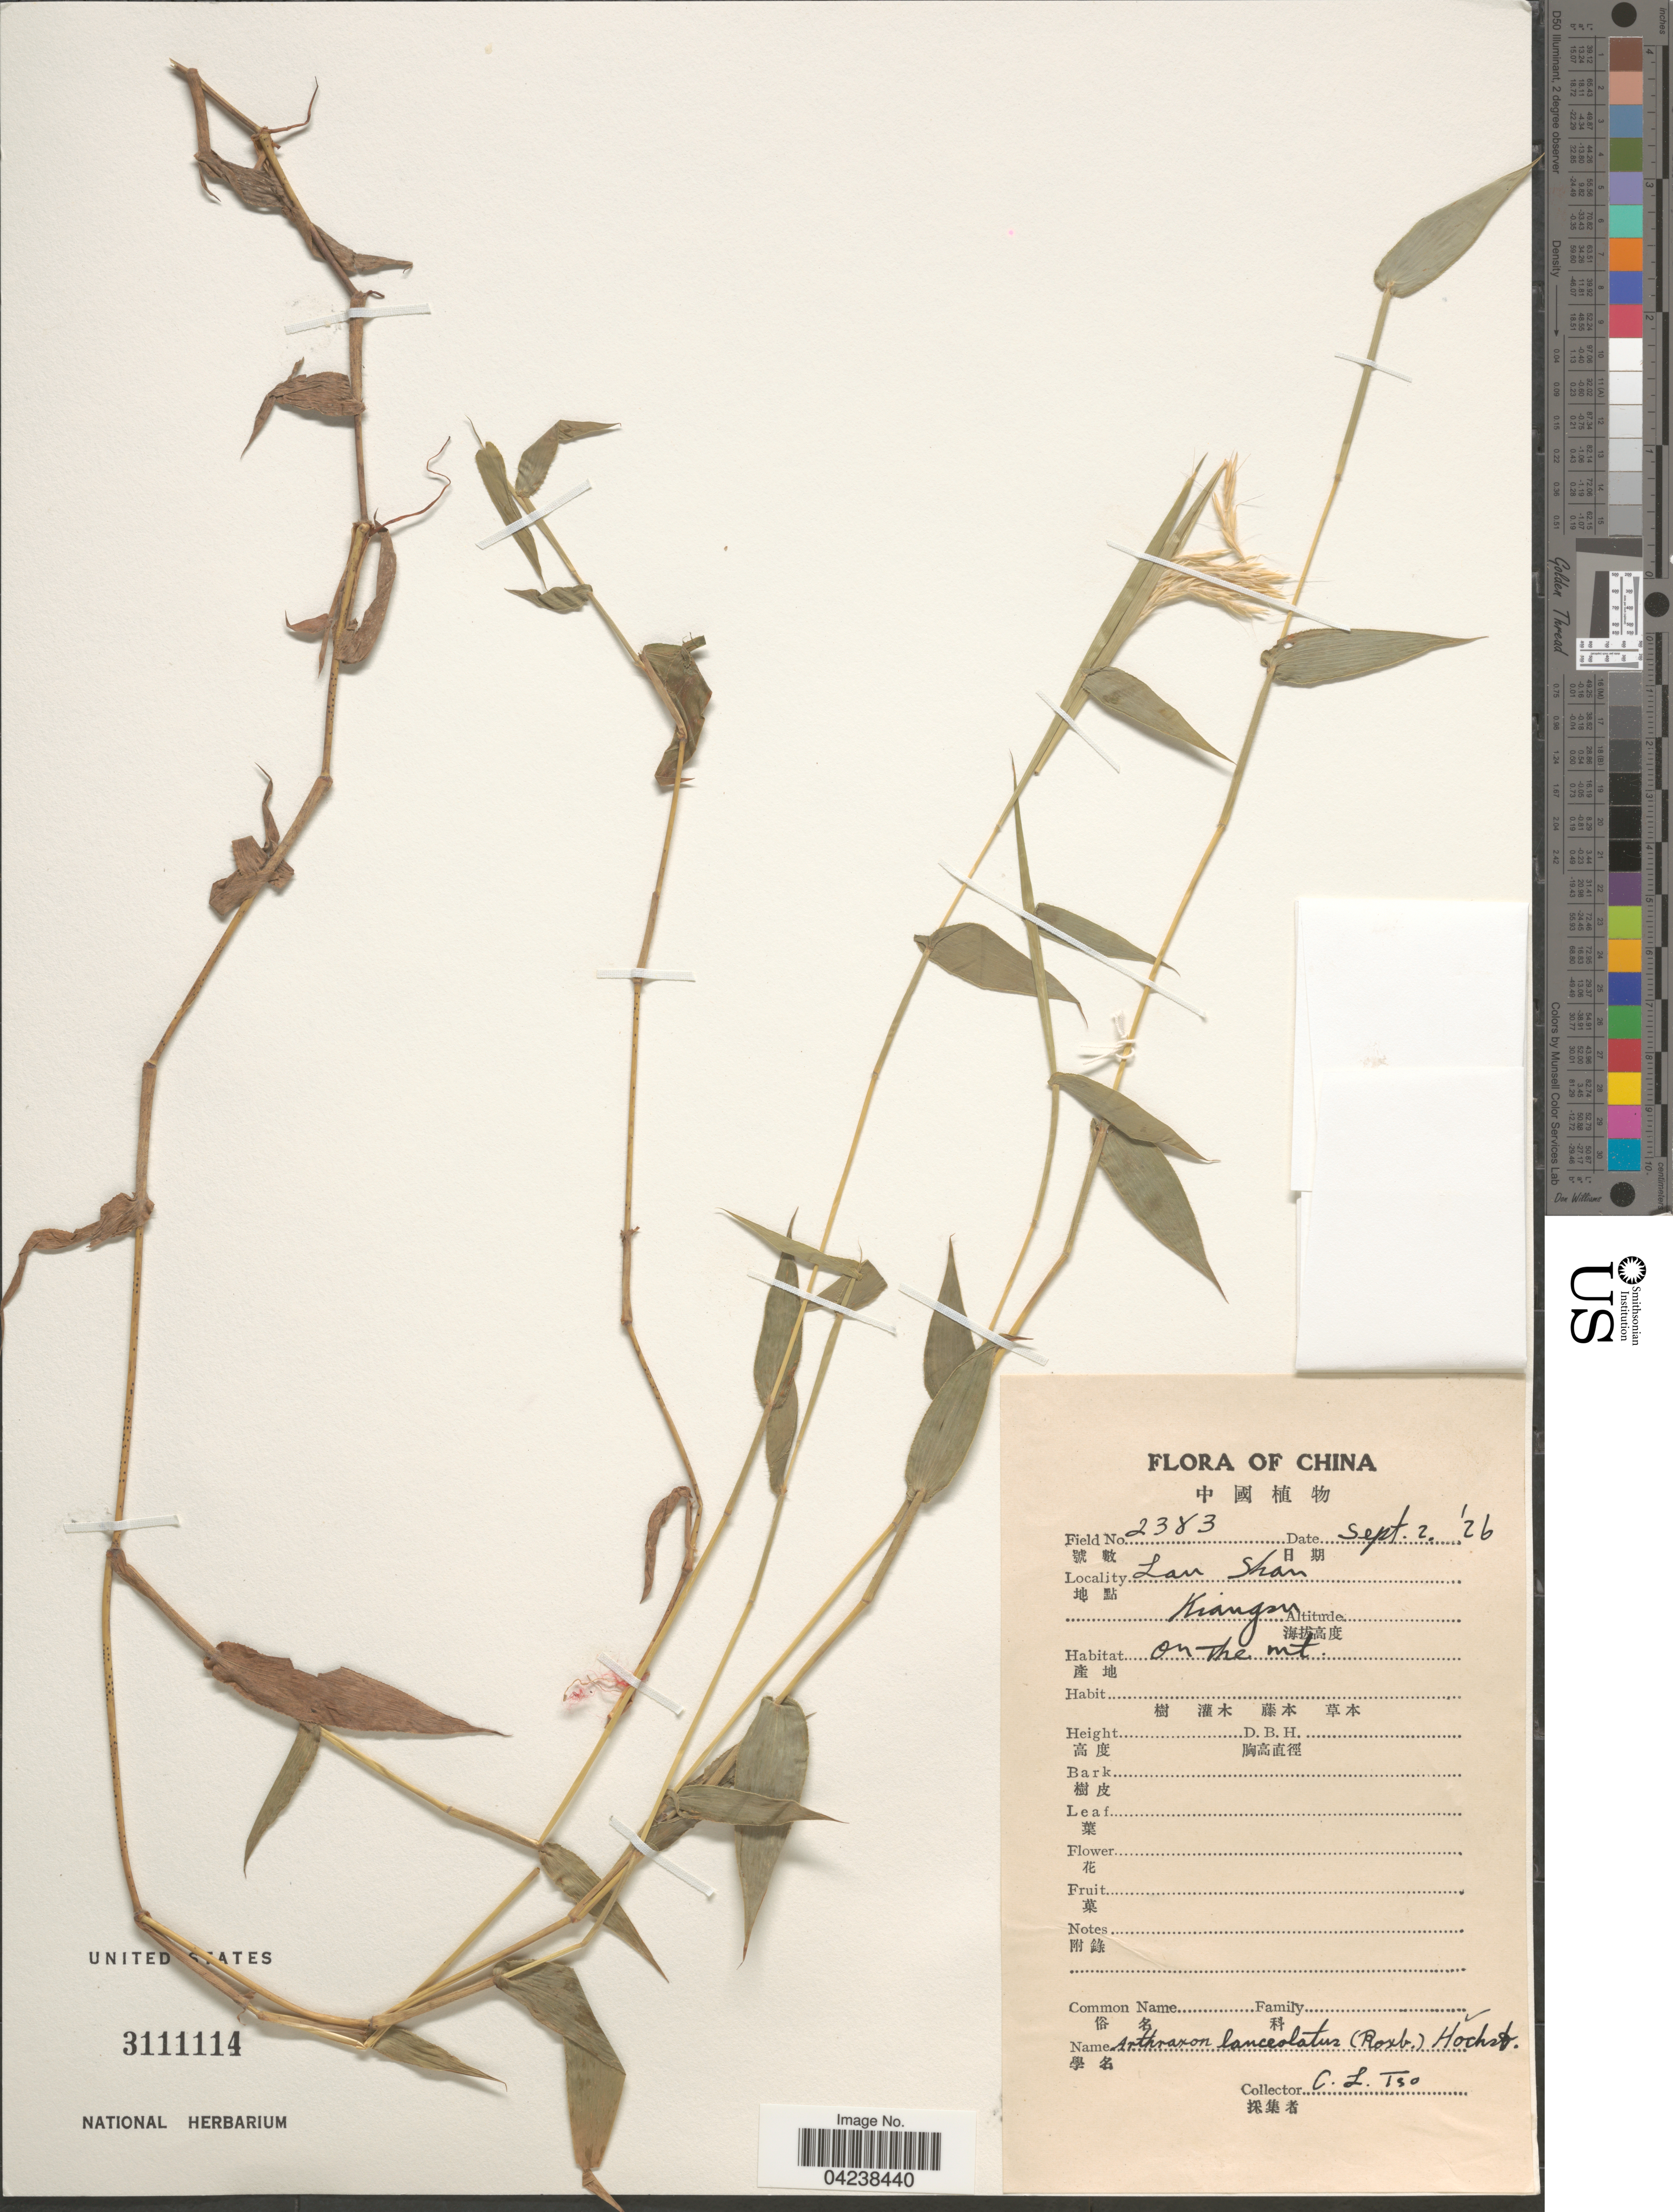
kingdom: Plantae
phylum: Tracheophyta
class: Liliopsida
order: Poales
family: Poaceae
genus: Arthraxon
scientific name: Arthraxon lanceolatus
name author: (Roxb.) Hochst.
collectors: C. Tso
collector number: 2383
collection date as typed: Transcribed d/m/y: 2/9/26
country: China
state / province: Jiangsu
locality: Lau Shan. Kiangsu. On the Mt.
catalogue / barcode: US 3111114